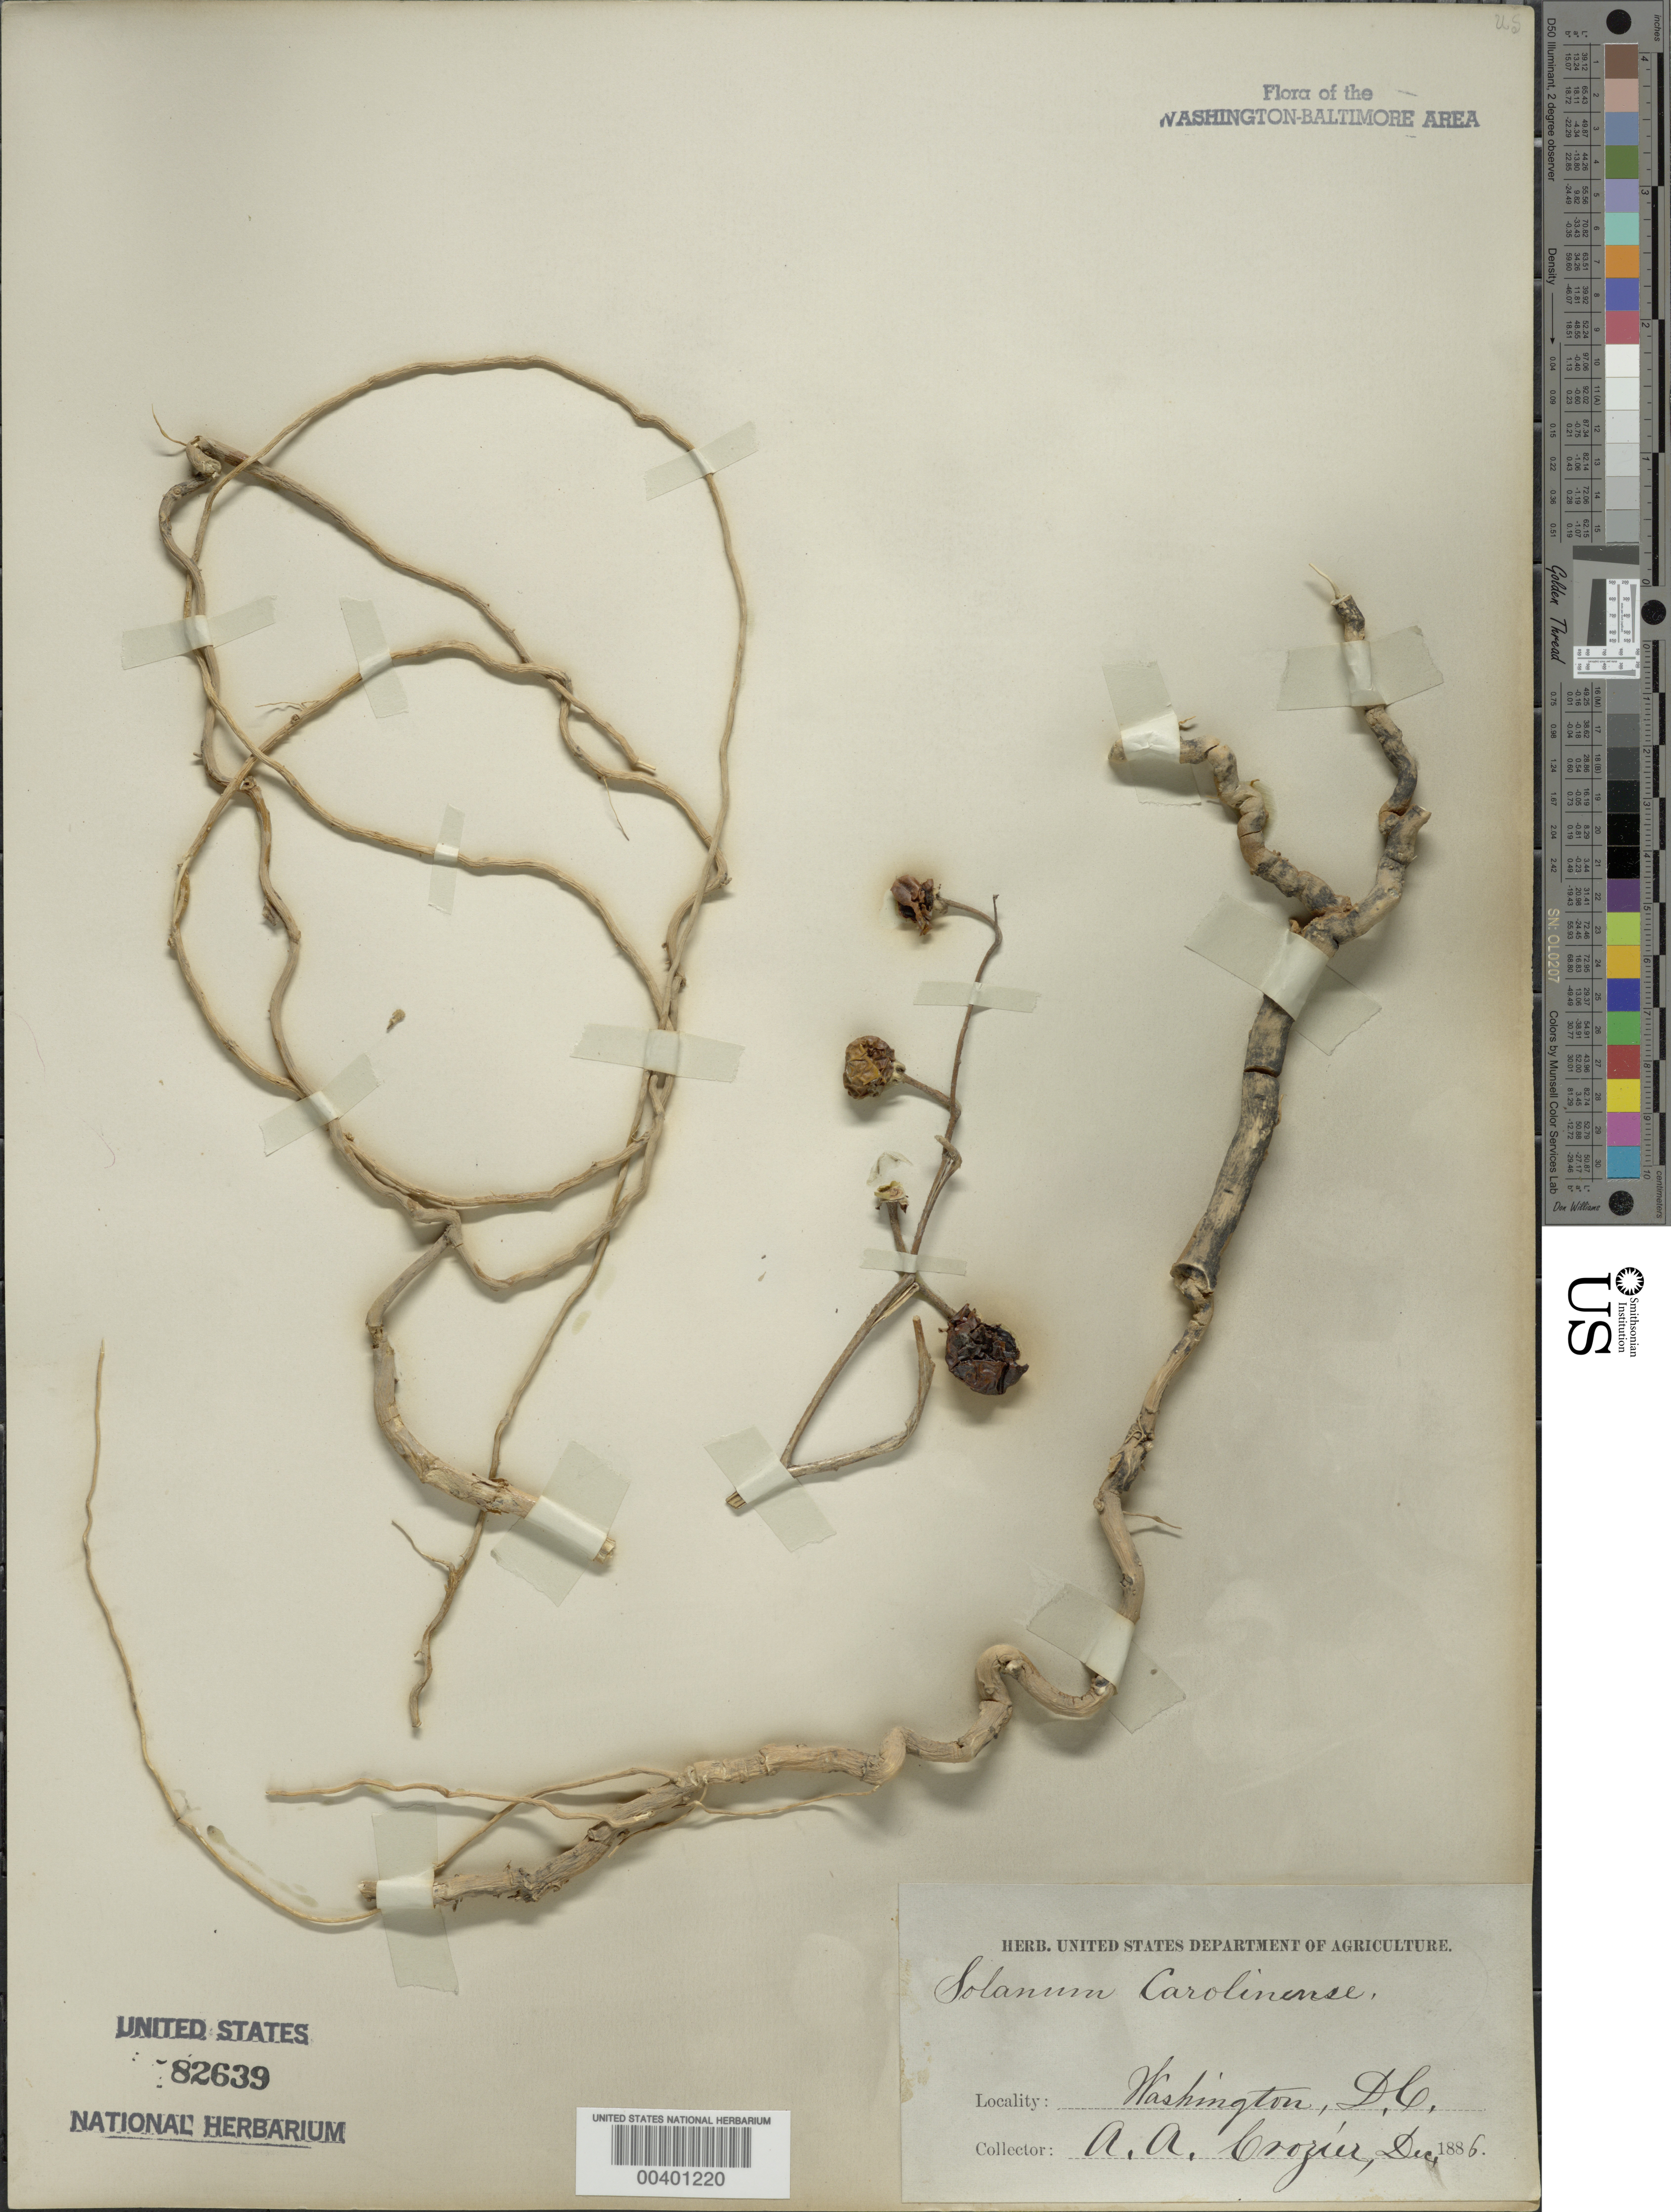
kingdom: Plantae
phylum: Tracheophyta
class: Magnoliopsida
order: Solanales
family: Solanaceae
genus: Solanum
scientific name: Solanum carolinense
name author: L.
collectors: A. Crozier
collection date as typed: Dec 1886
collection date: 1886-12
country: United States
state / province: District of Columbia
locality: Washington, D.C.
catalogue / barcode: US 82639